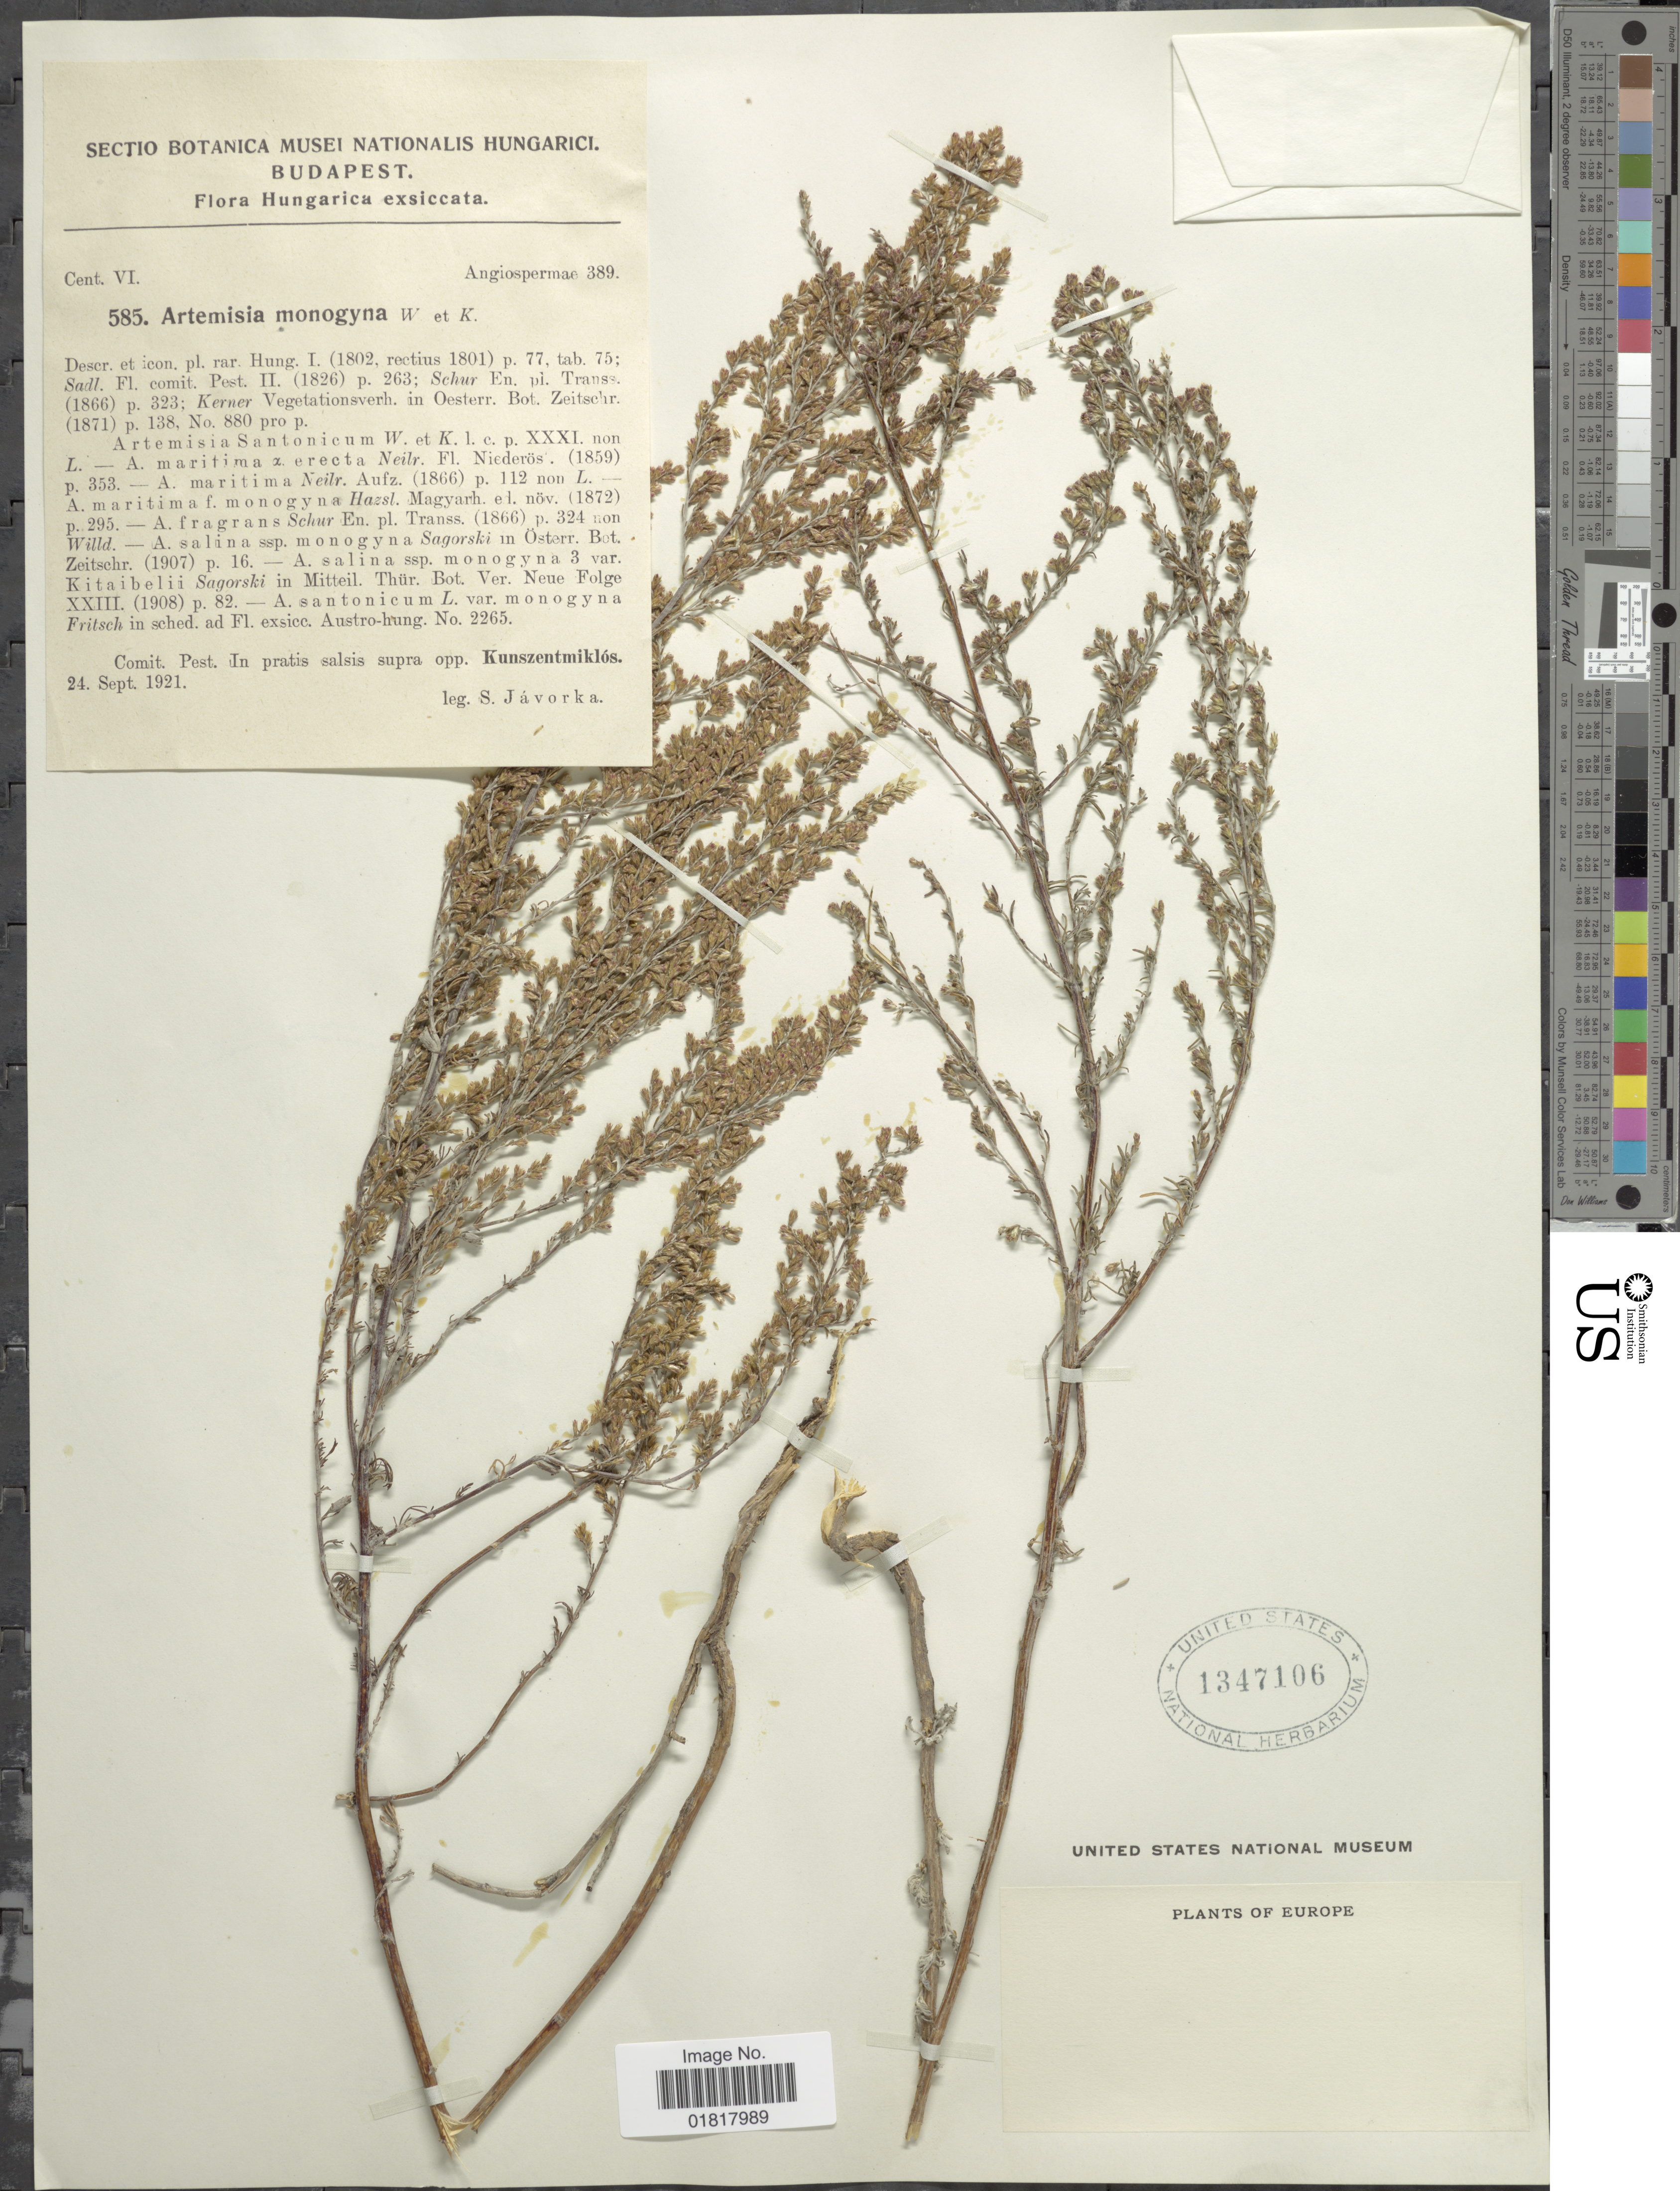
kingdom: Plantae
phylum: Tracheophyta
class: Magnoliopsida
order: Asterales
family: Asteraceae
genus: Artemisia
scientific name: Artemisia monogyna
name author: Poljakov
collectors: S. Javorka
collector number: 585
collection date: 1921-09-24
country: Hungary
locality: Austro-hung, Europe [unsure placement]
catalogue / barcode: US 1347106